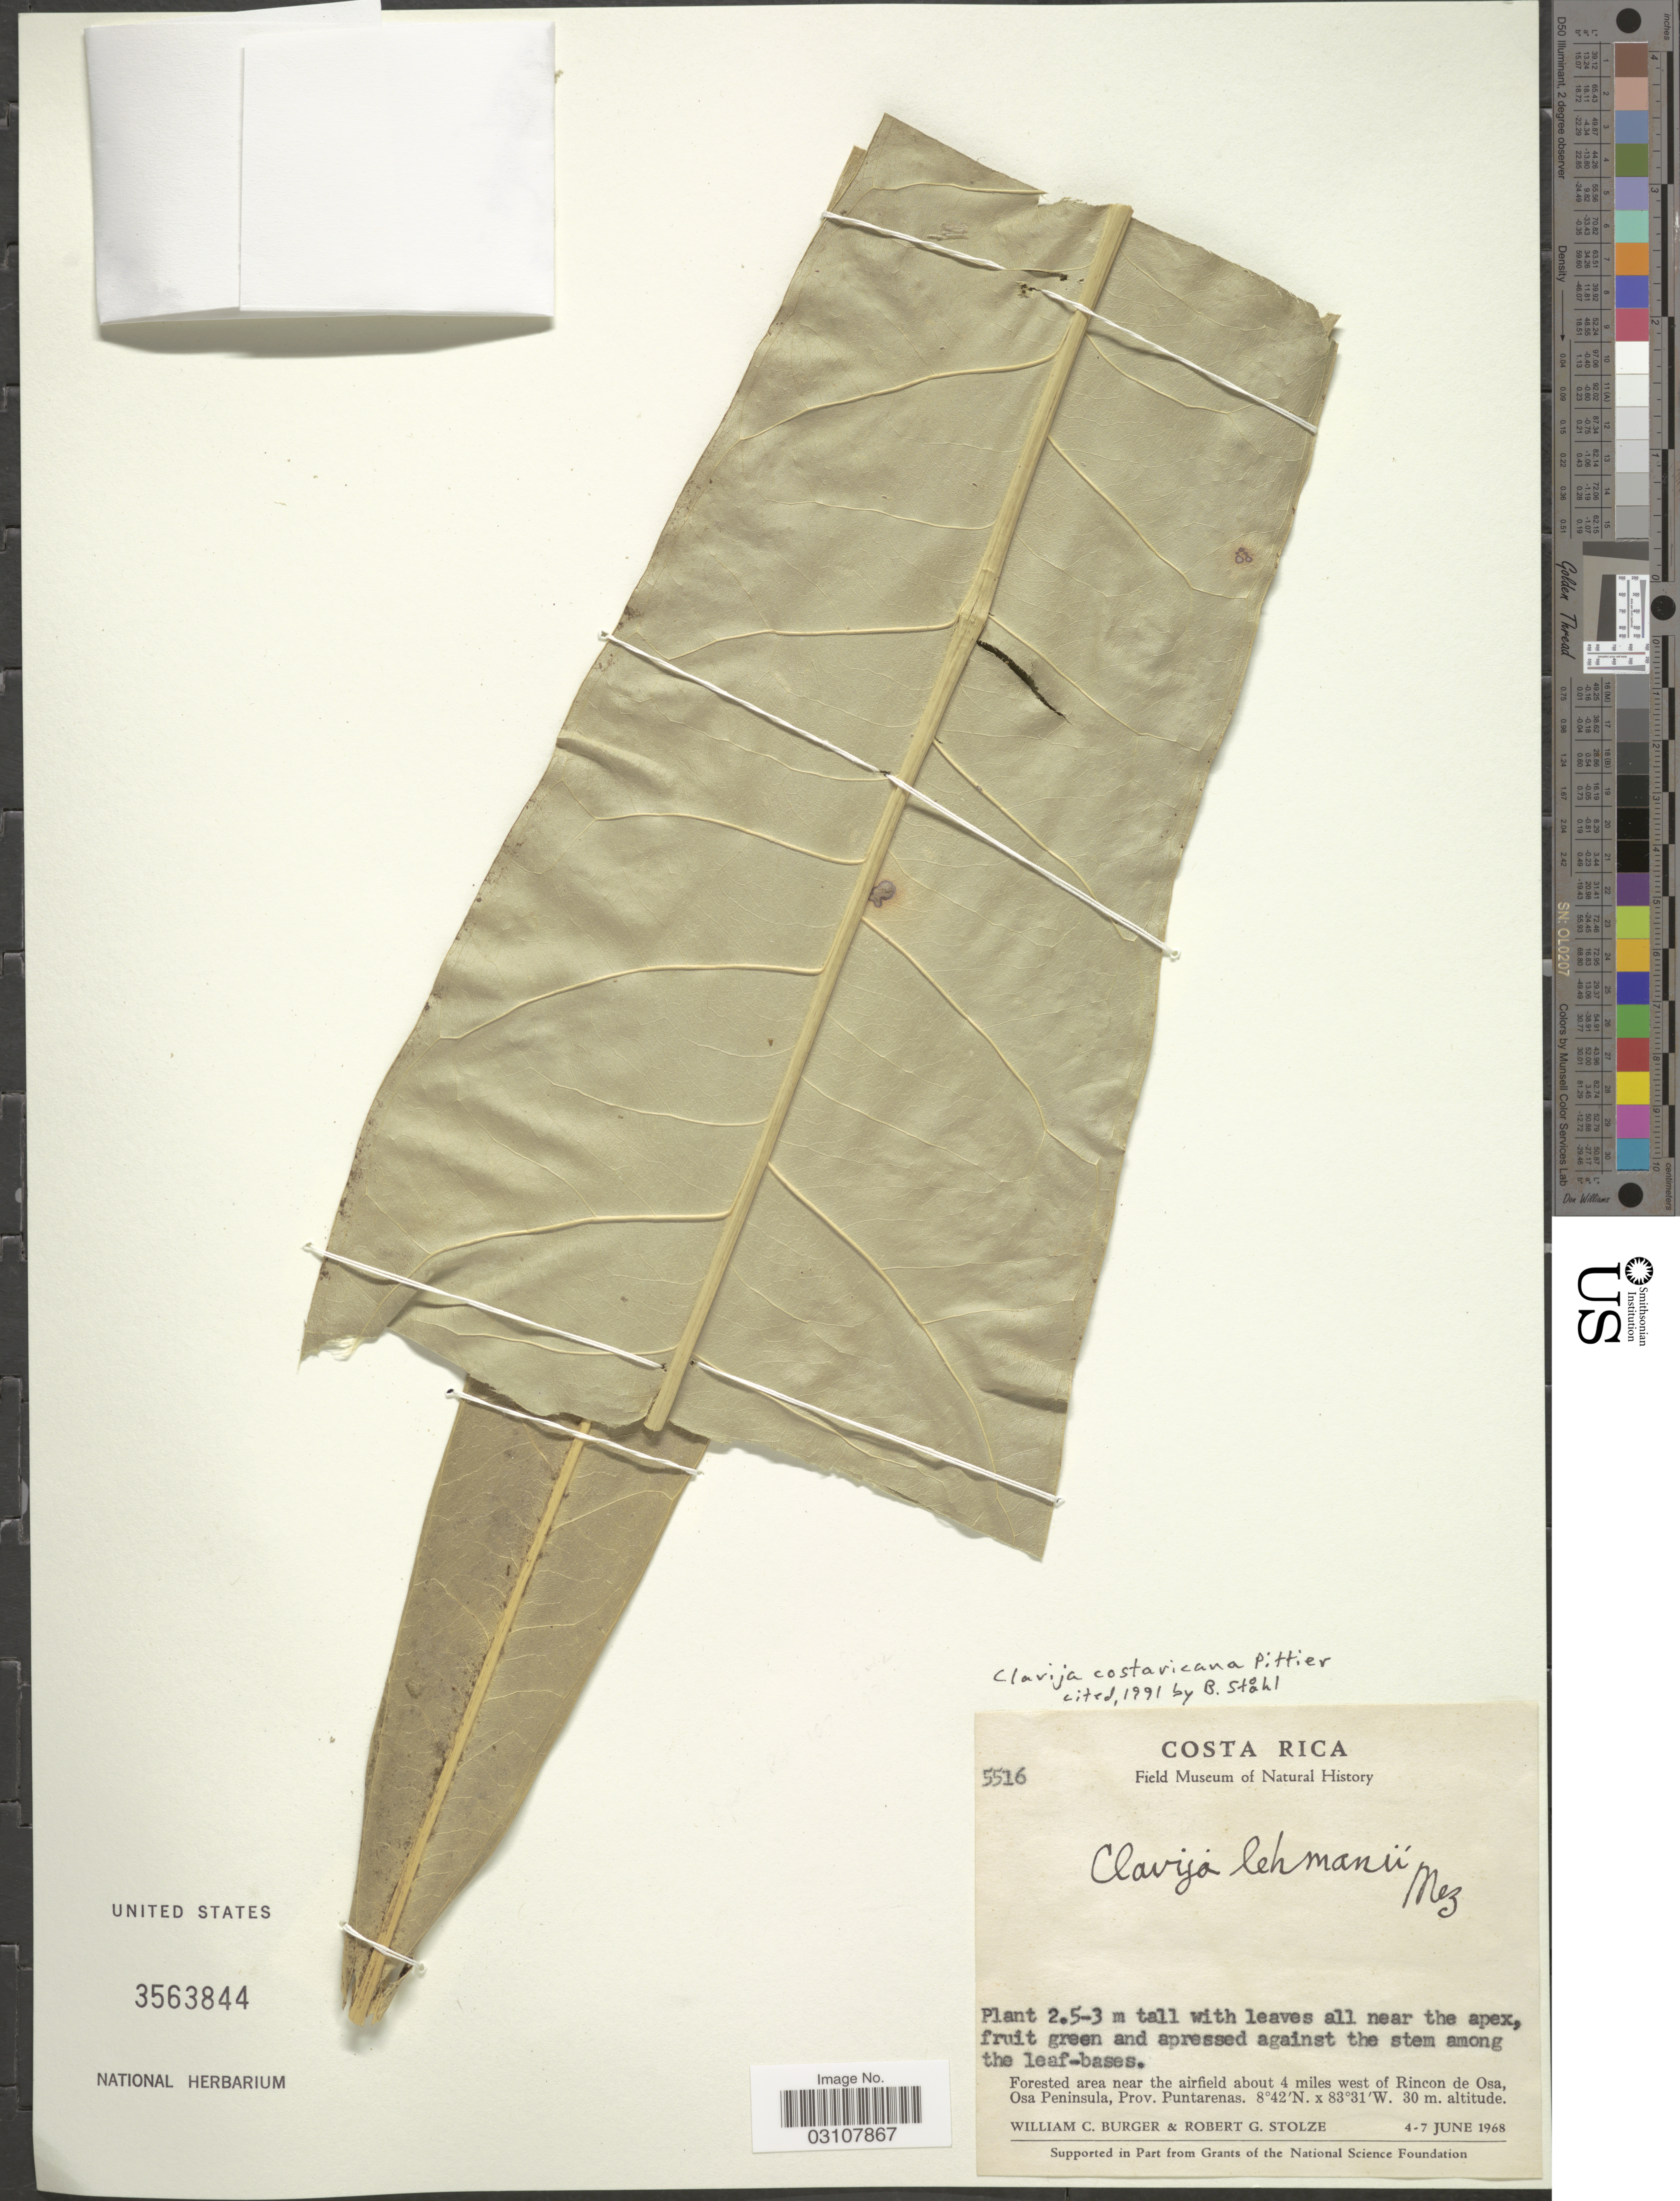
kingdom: Plantae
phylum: Tracheophyta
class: Magnoliopsida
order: Ericales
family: Primulaceae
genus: Clavija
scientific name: Clavija costaricana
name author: Pittier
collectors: W. Burger & R. G. Stolze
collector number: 5516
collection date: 1968-06-04/1968-06-07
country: Costa Rica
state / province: Puntarenas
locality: Forested area near the airfield about 4 miles west of Rincon de Osa, Osa Peninsula.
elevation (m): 30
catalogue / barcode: US 3563844